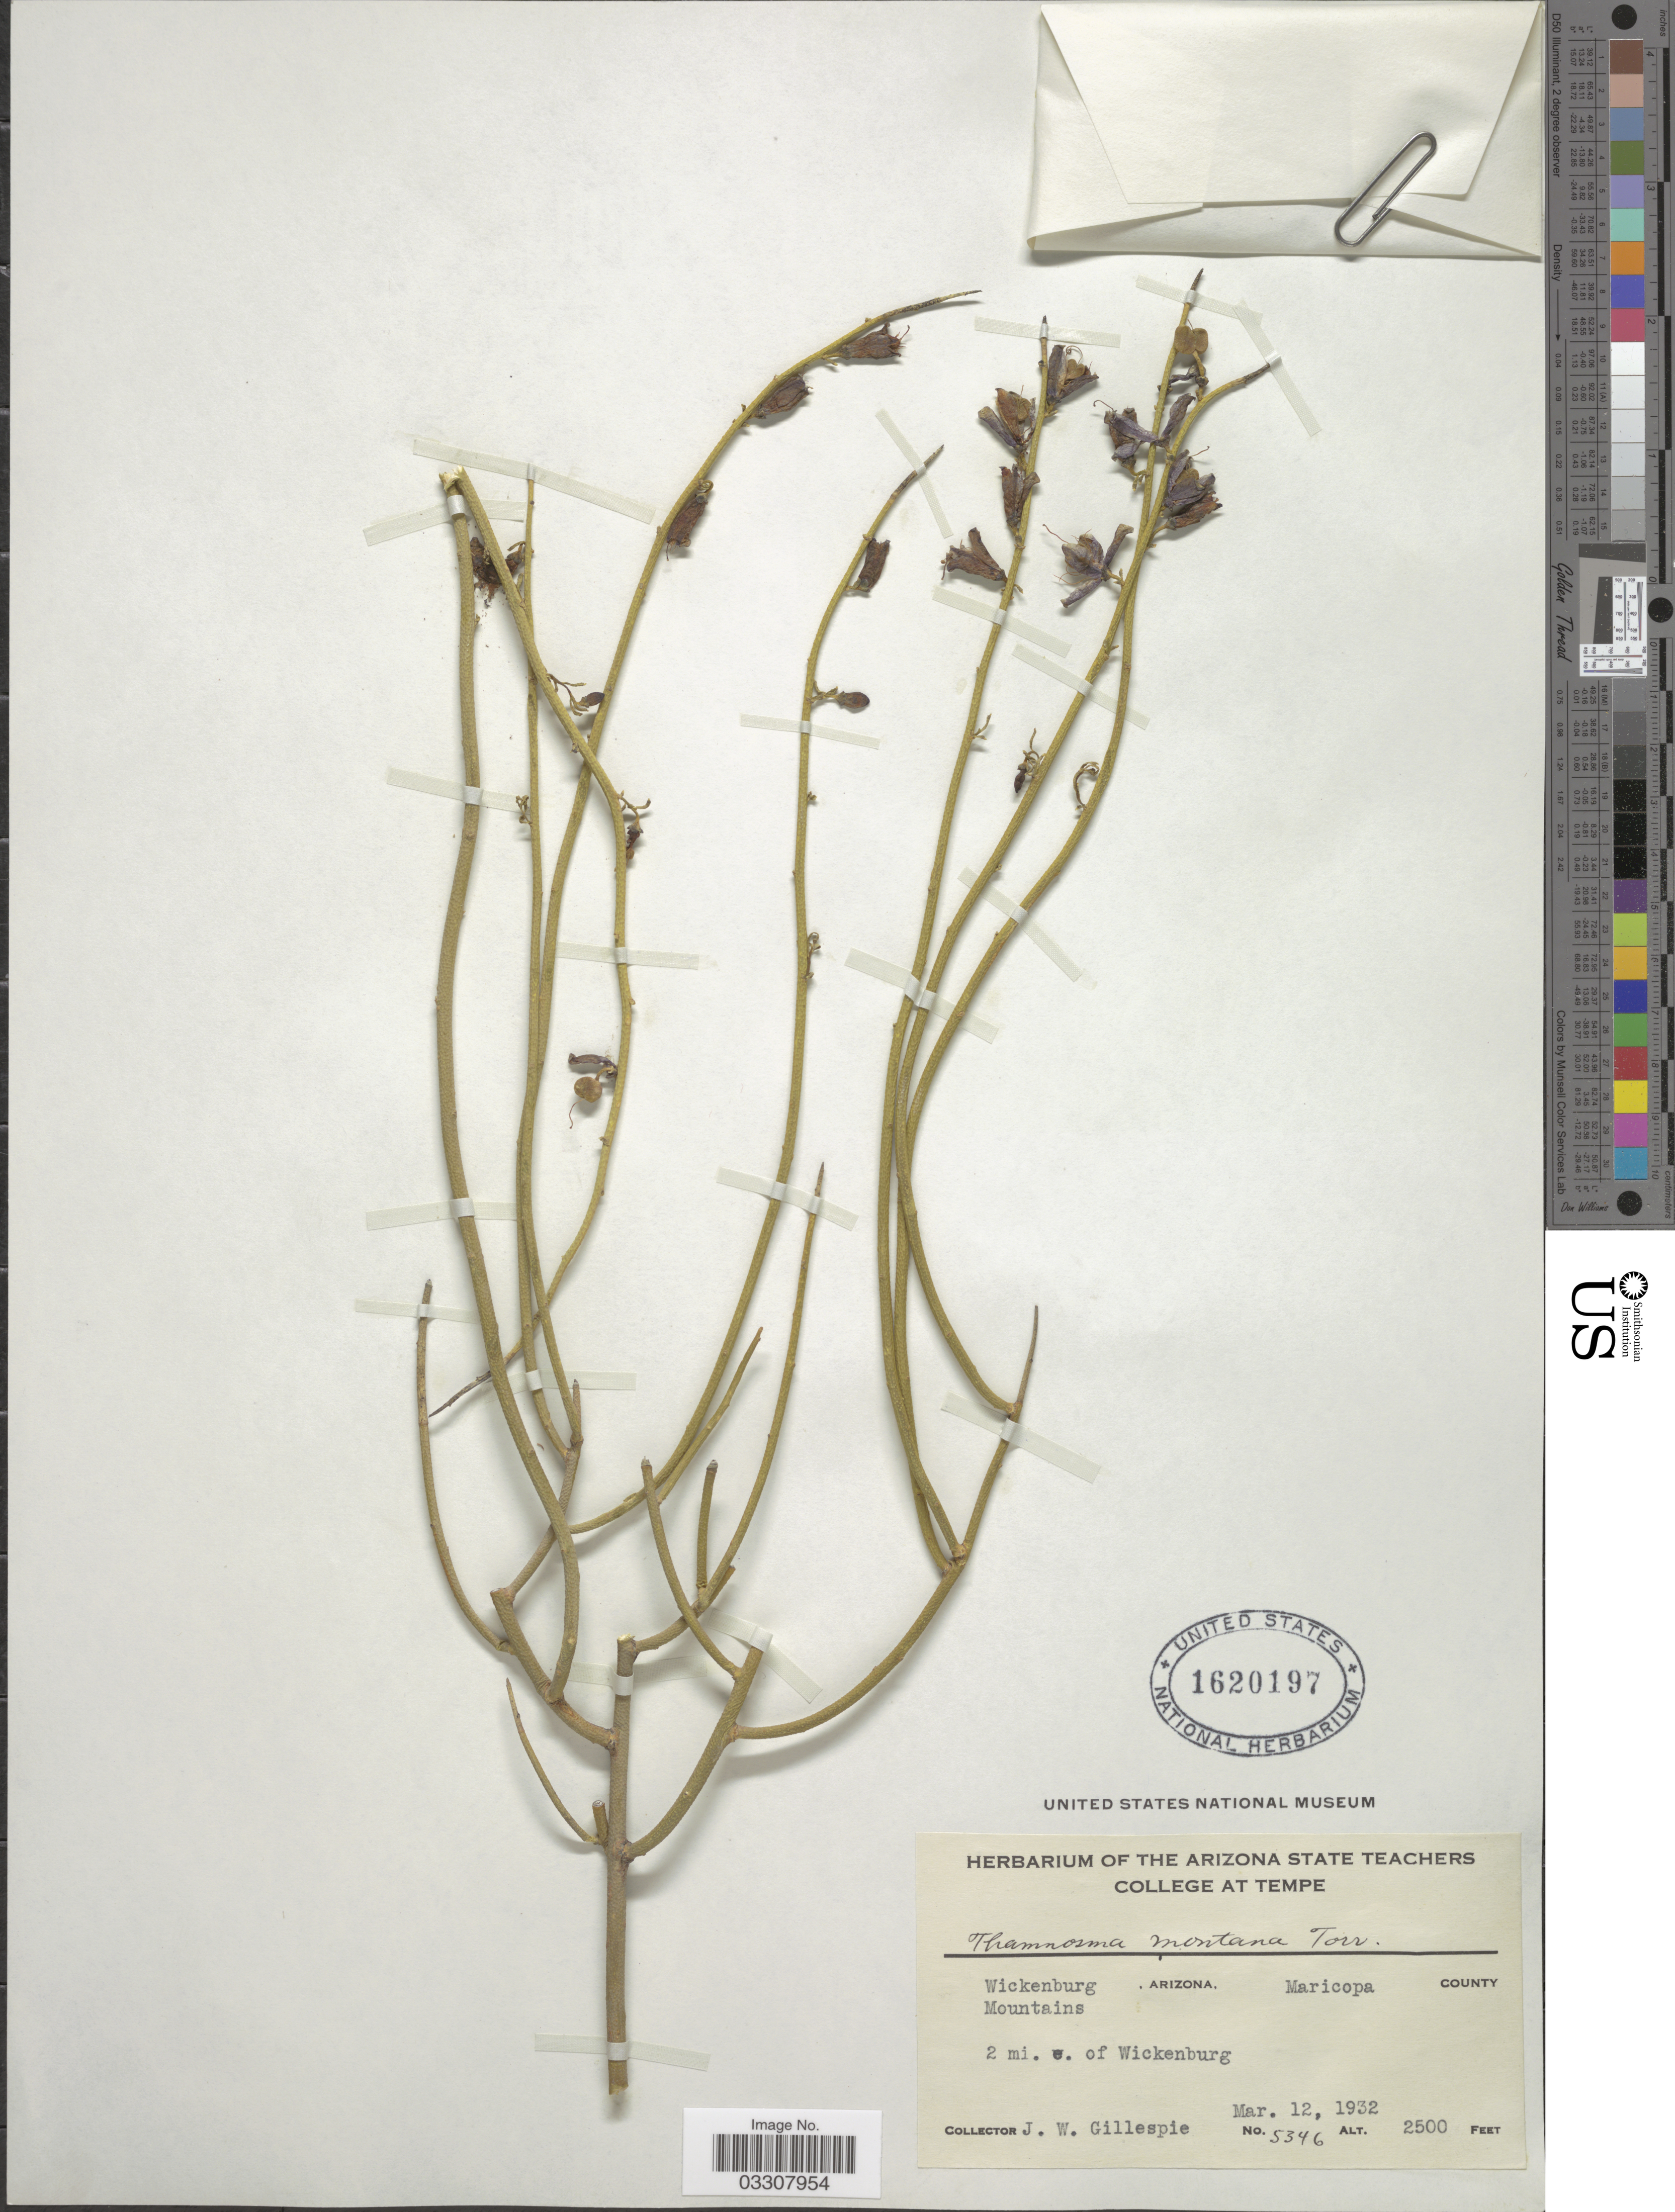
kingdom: Plantae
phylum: Tracheophyta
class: Magnoliopsida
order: Sapindales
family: Rutaceae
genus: Thamnosma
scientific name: Thamnosma montana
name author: Torr. & Frém.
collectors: J. W. Gillespie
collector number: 5346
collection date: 1932-03-12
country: United States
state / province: Arizona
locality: Wickenburg Mountains, Maricopa County. 2 mi. e. of Wickenburg.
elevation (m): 762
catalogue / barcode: US 1620197